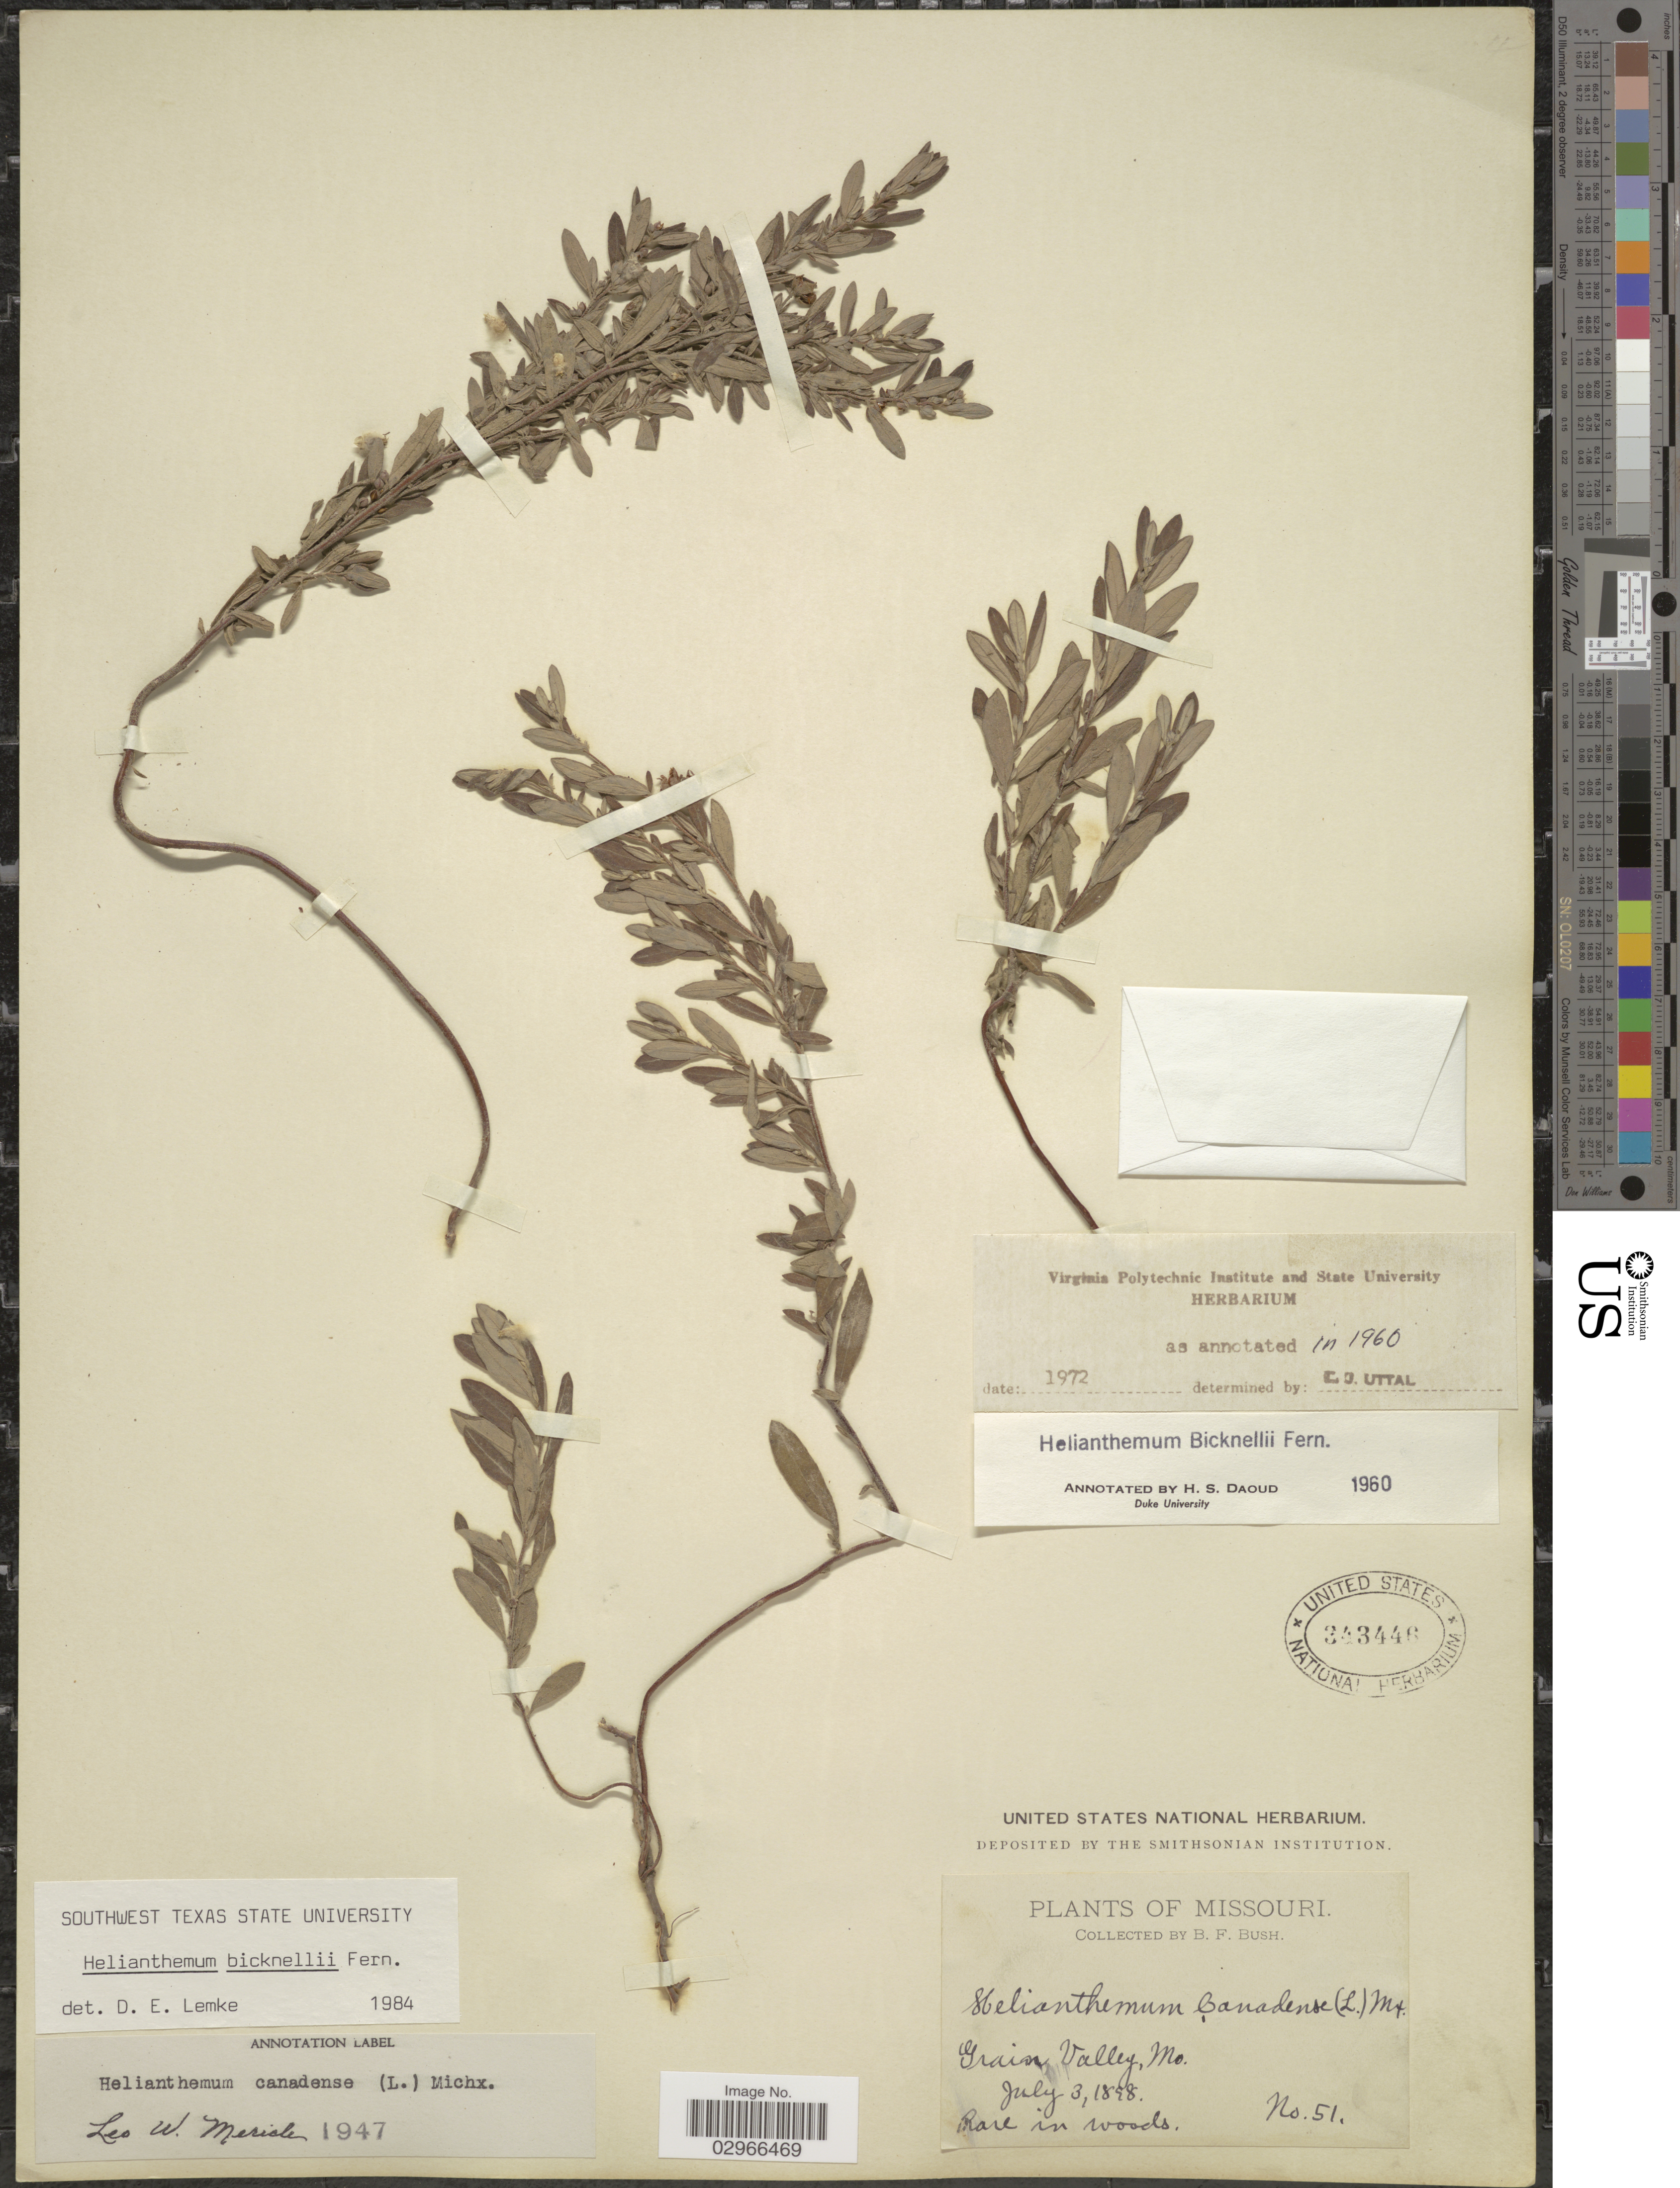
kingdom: Plantae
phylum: Tracheophyta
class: Magnoliopsida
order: Malvales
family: Cistaceae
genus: Helianthemum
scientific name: Helianthemum bicknellii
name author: Fernald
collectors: B. F. Bush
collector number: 51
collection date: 1898-07-03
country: United States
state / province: Missouri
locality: Grain Valley, Mo.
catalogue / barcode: US 343446